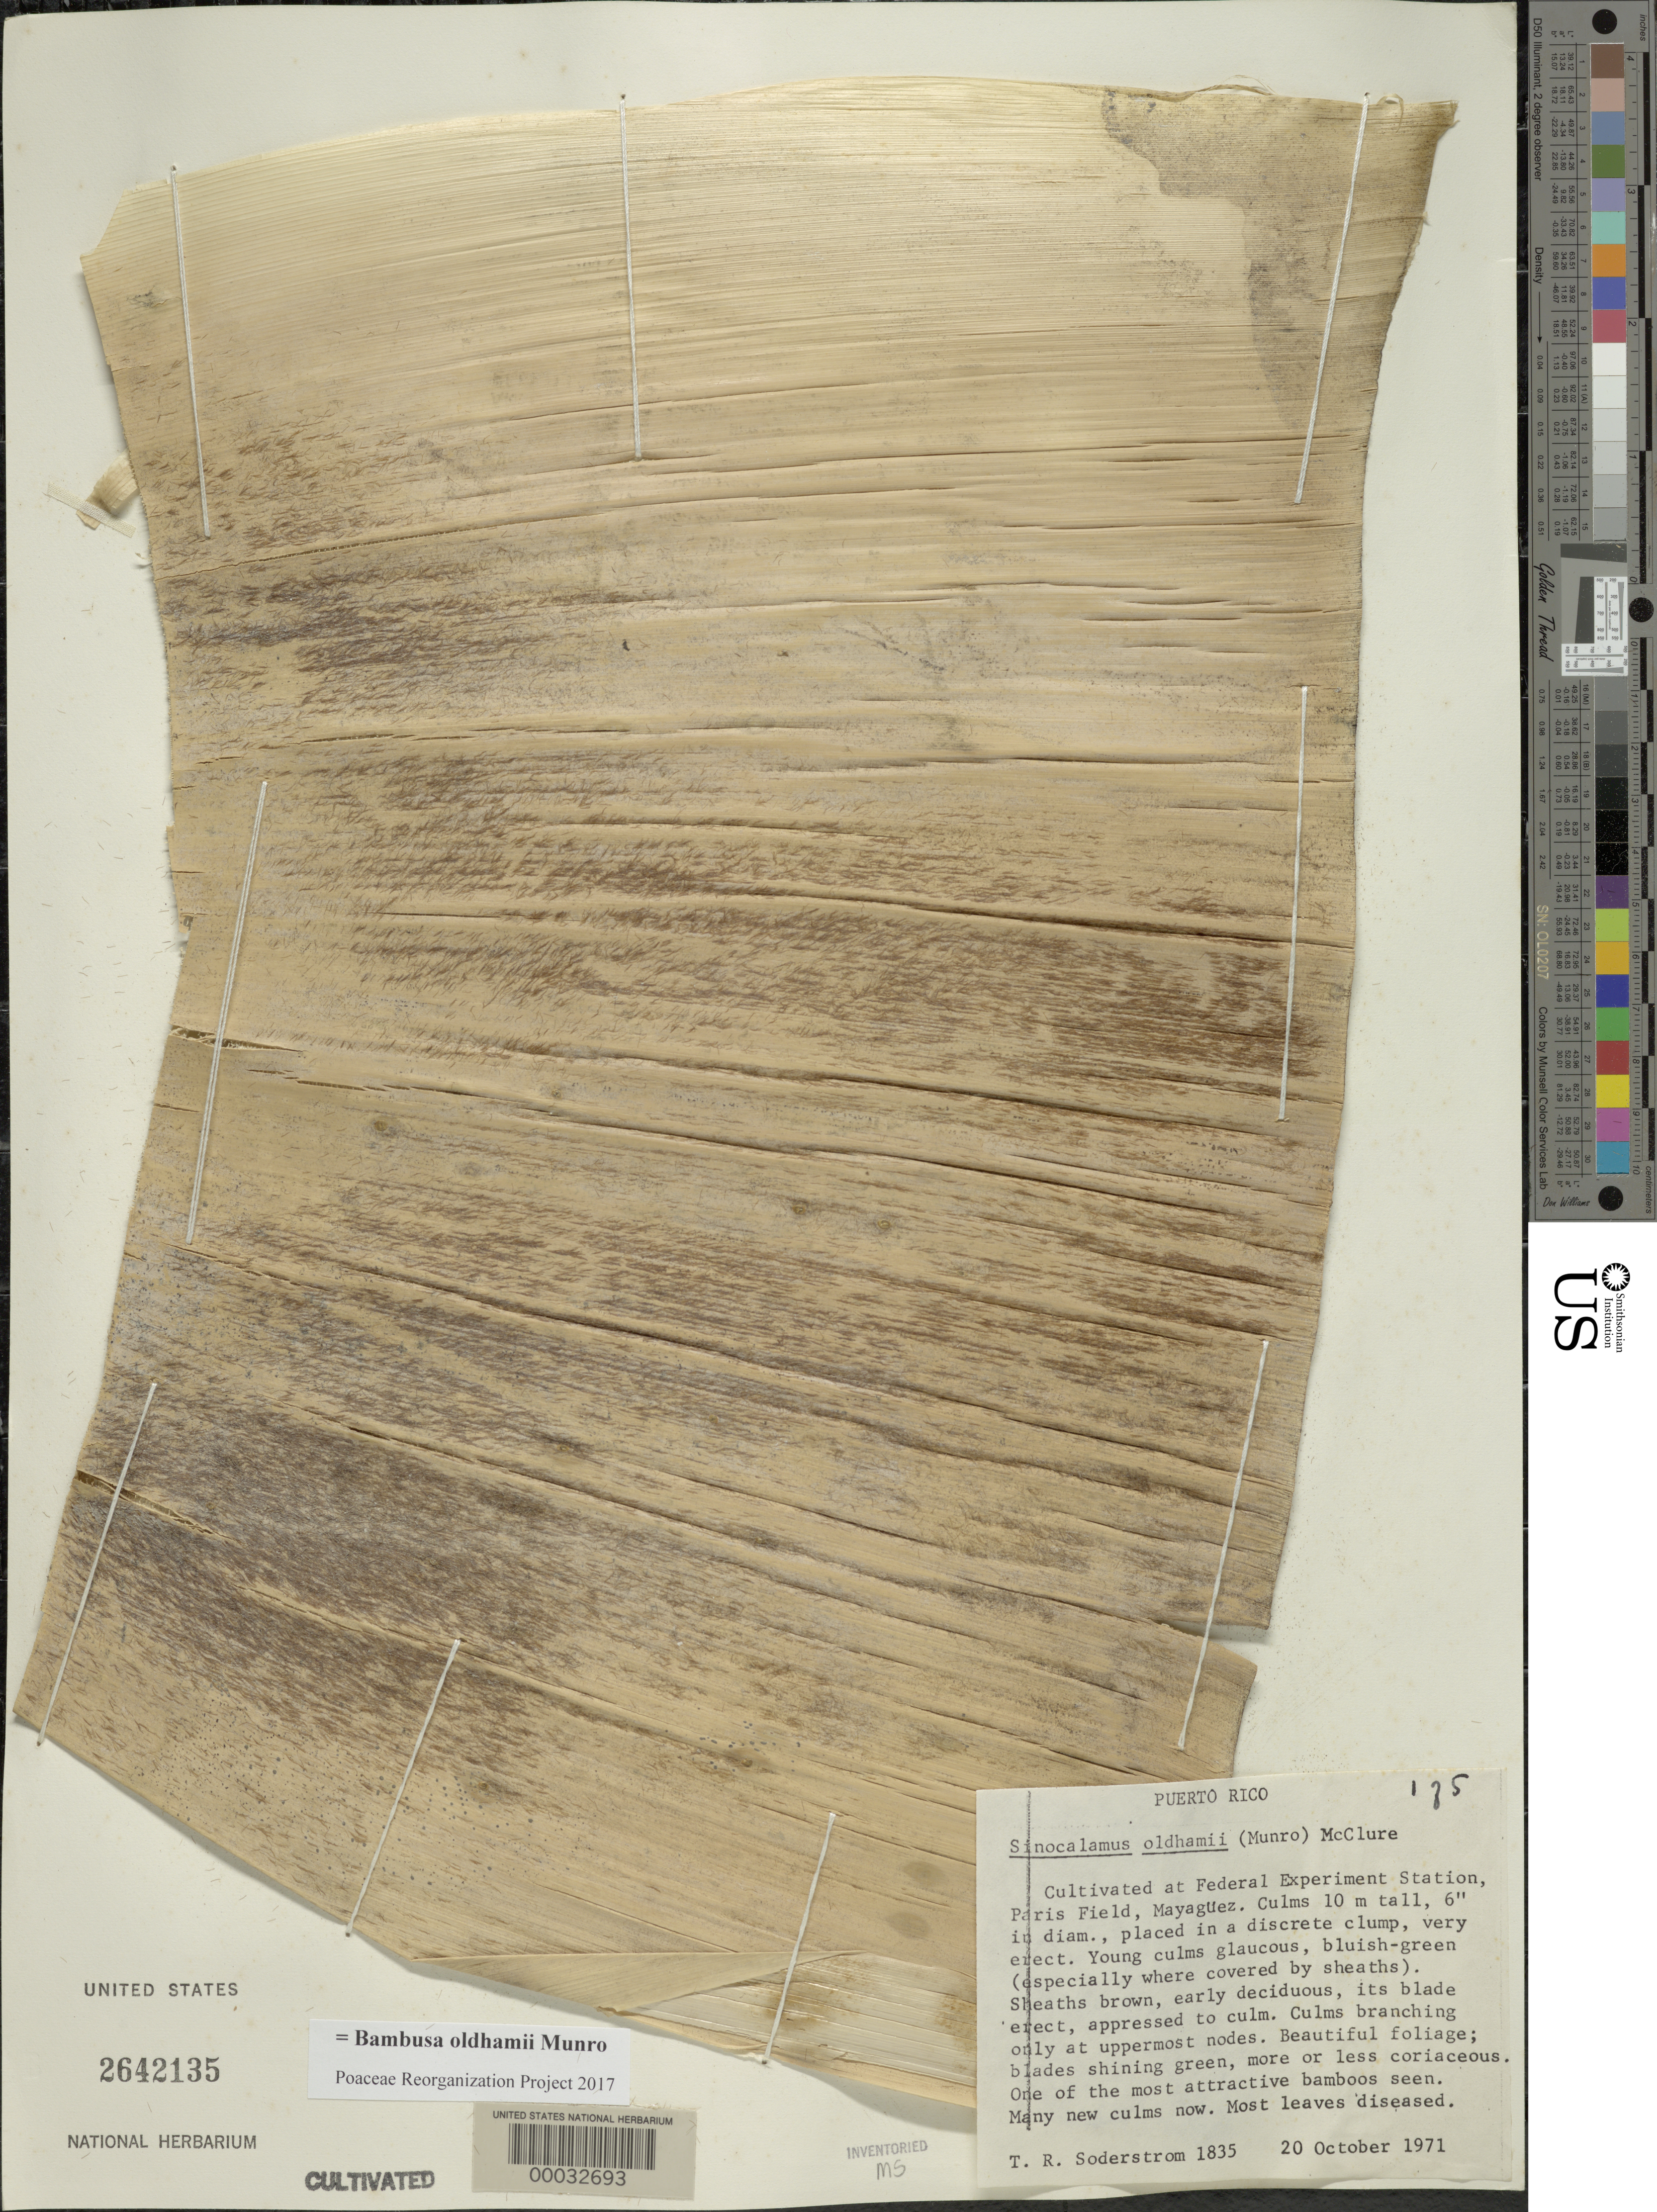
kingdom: Plantae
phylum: Tracheophyta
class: Liliopsida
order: Poales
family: Poaceae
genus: Bambusa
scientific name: Bambusa oldhamii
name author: Munro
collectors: T. R. Soderstrom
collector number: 1835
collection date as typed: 20 Oct 1971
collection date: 1971-10-20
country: Puerto Rico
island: Greater Antilles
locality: Federal Experimental Station-Mayaguez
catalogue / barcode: US 2642135